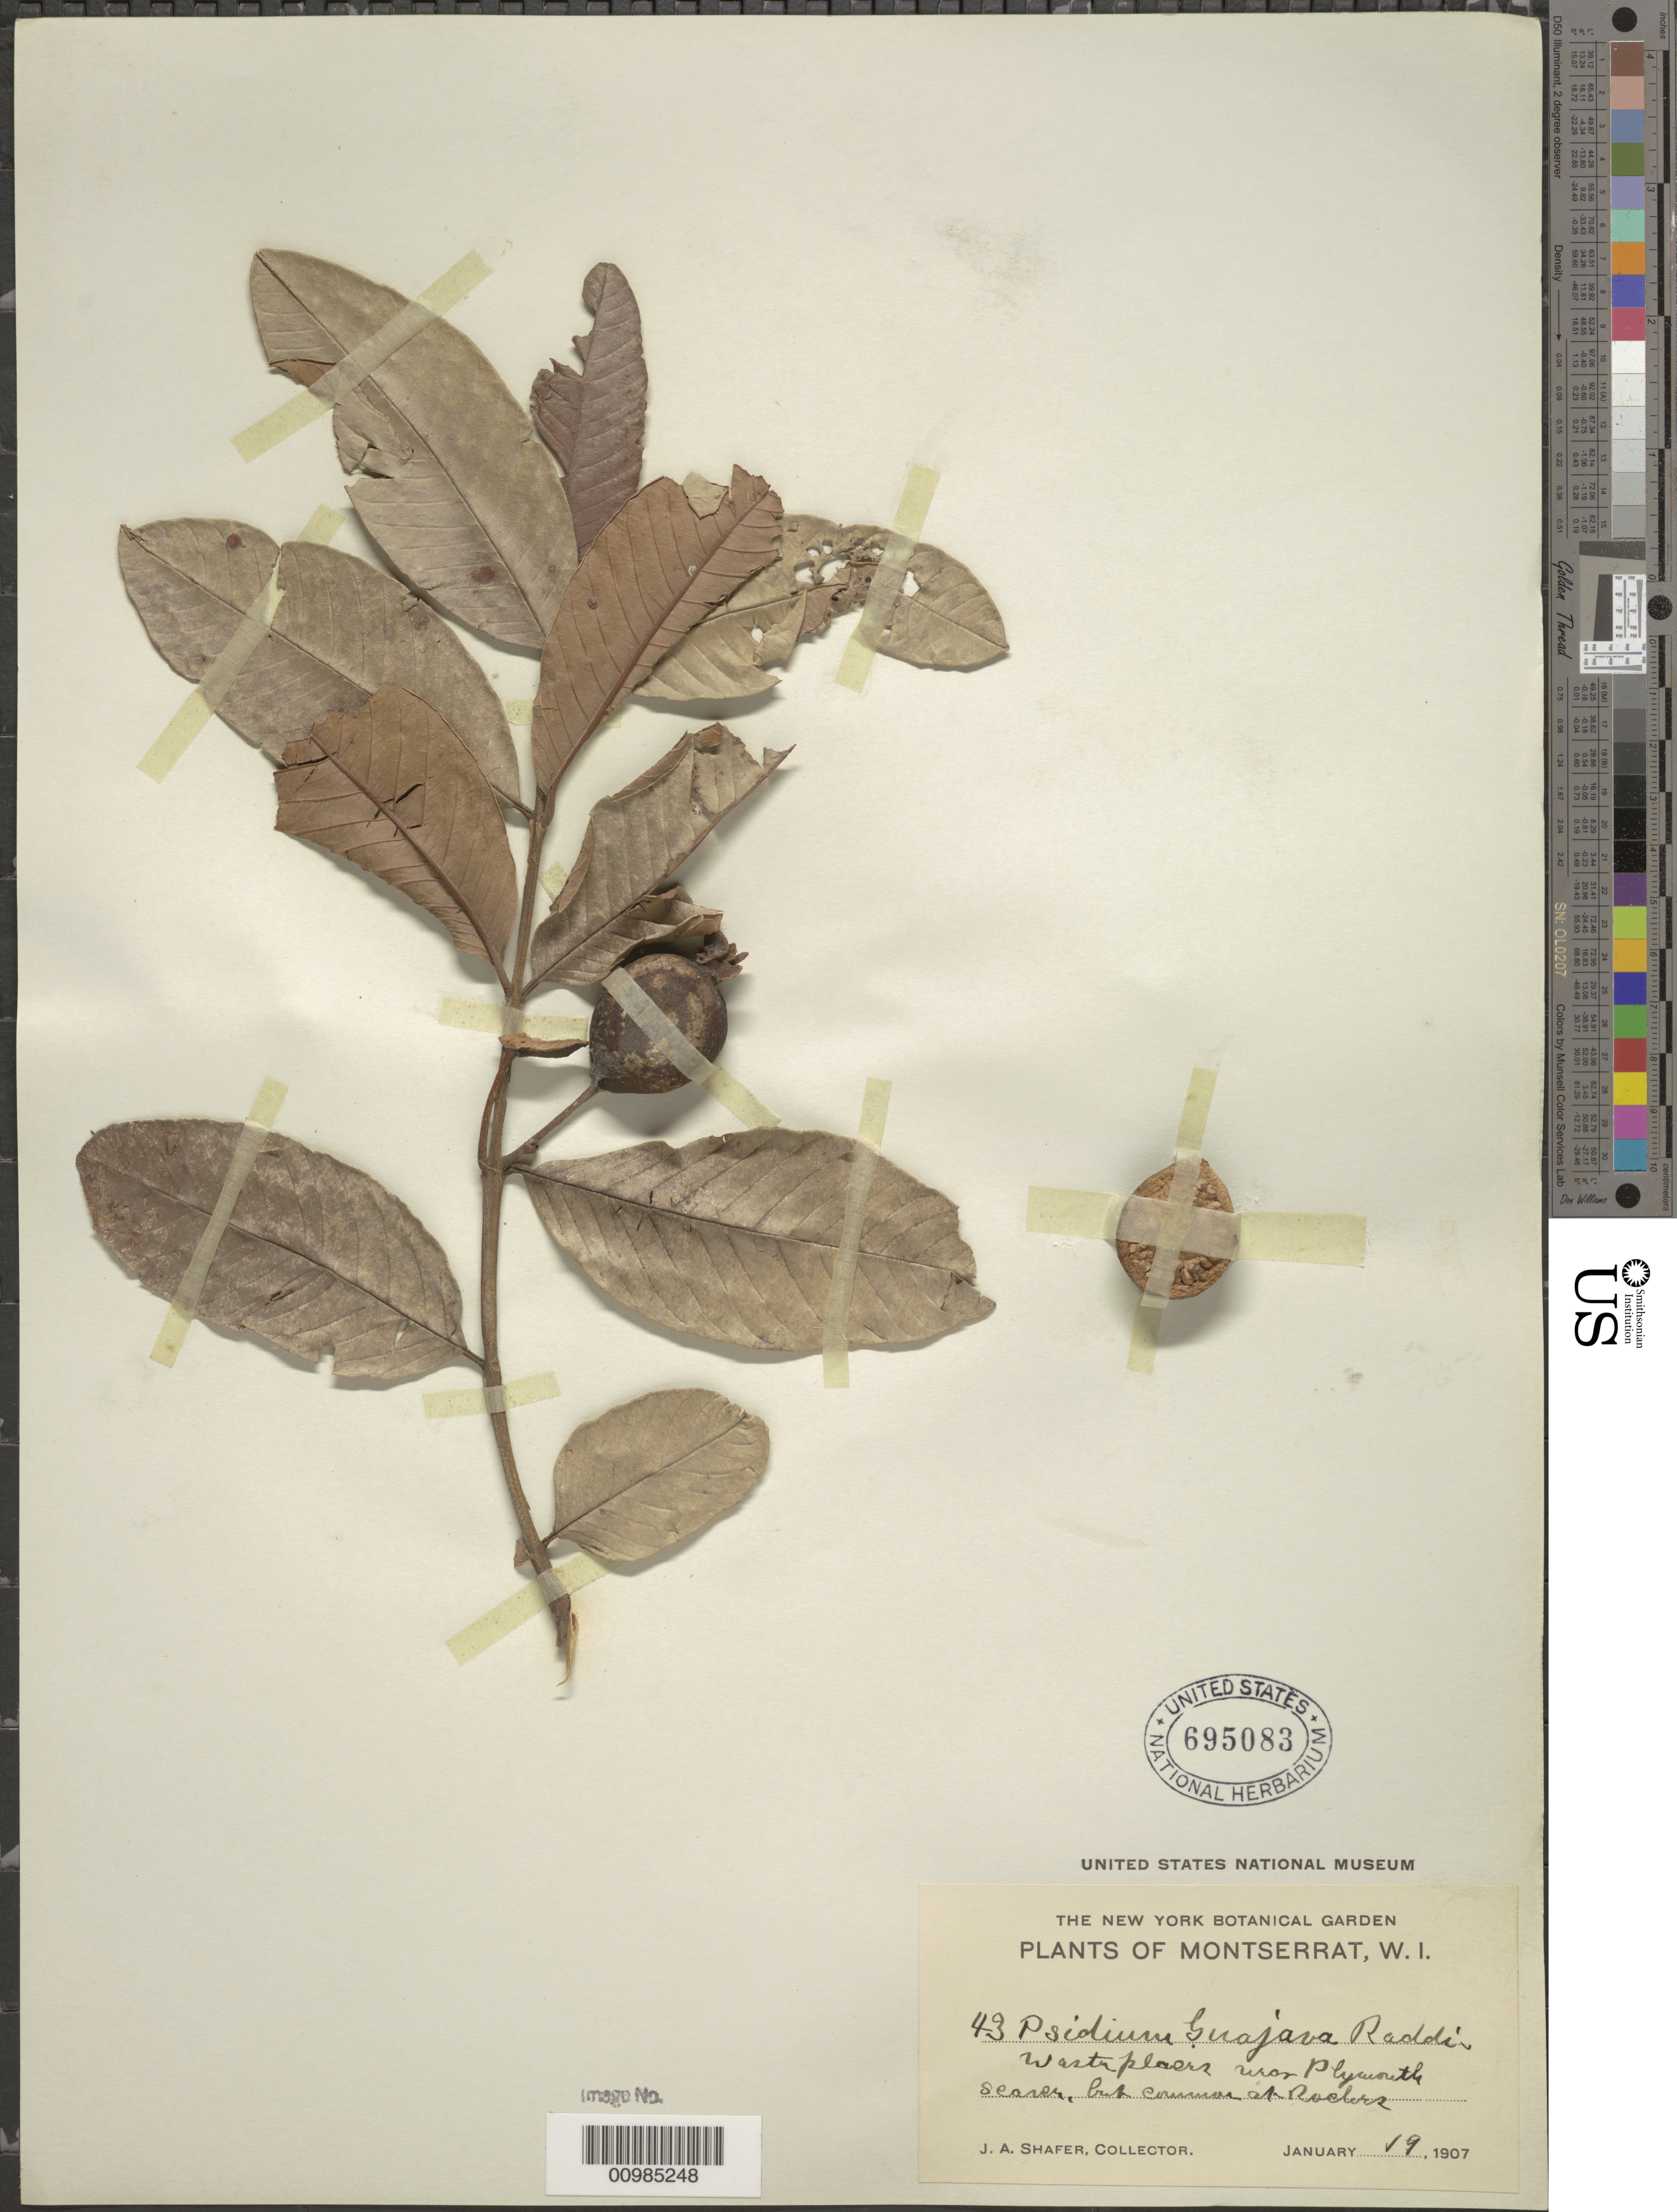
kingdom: Plantae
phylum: Tracheophyta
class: Magnoliopsida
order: Myrtales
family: Myrtaceae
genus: Psidium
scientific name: Psidium guajava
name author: L.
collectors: J. A. Shafer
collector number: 43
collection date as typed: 19 Jan 1907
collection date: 1907-01-19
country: Montserrat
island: Montserrat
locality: Near Plymouth, also at Rochers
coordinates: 0 N, 0 E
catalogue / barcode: US 695083